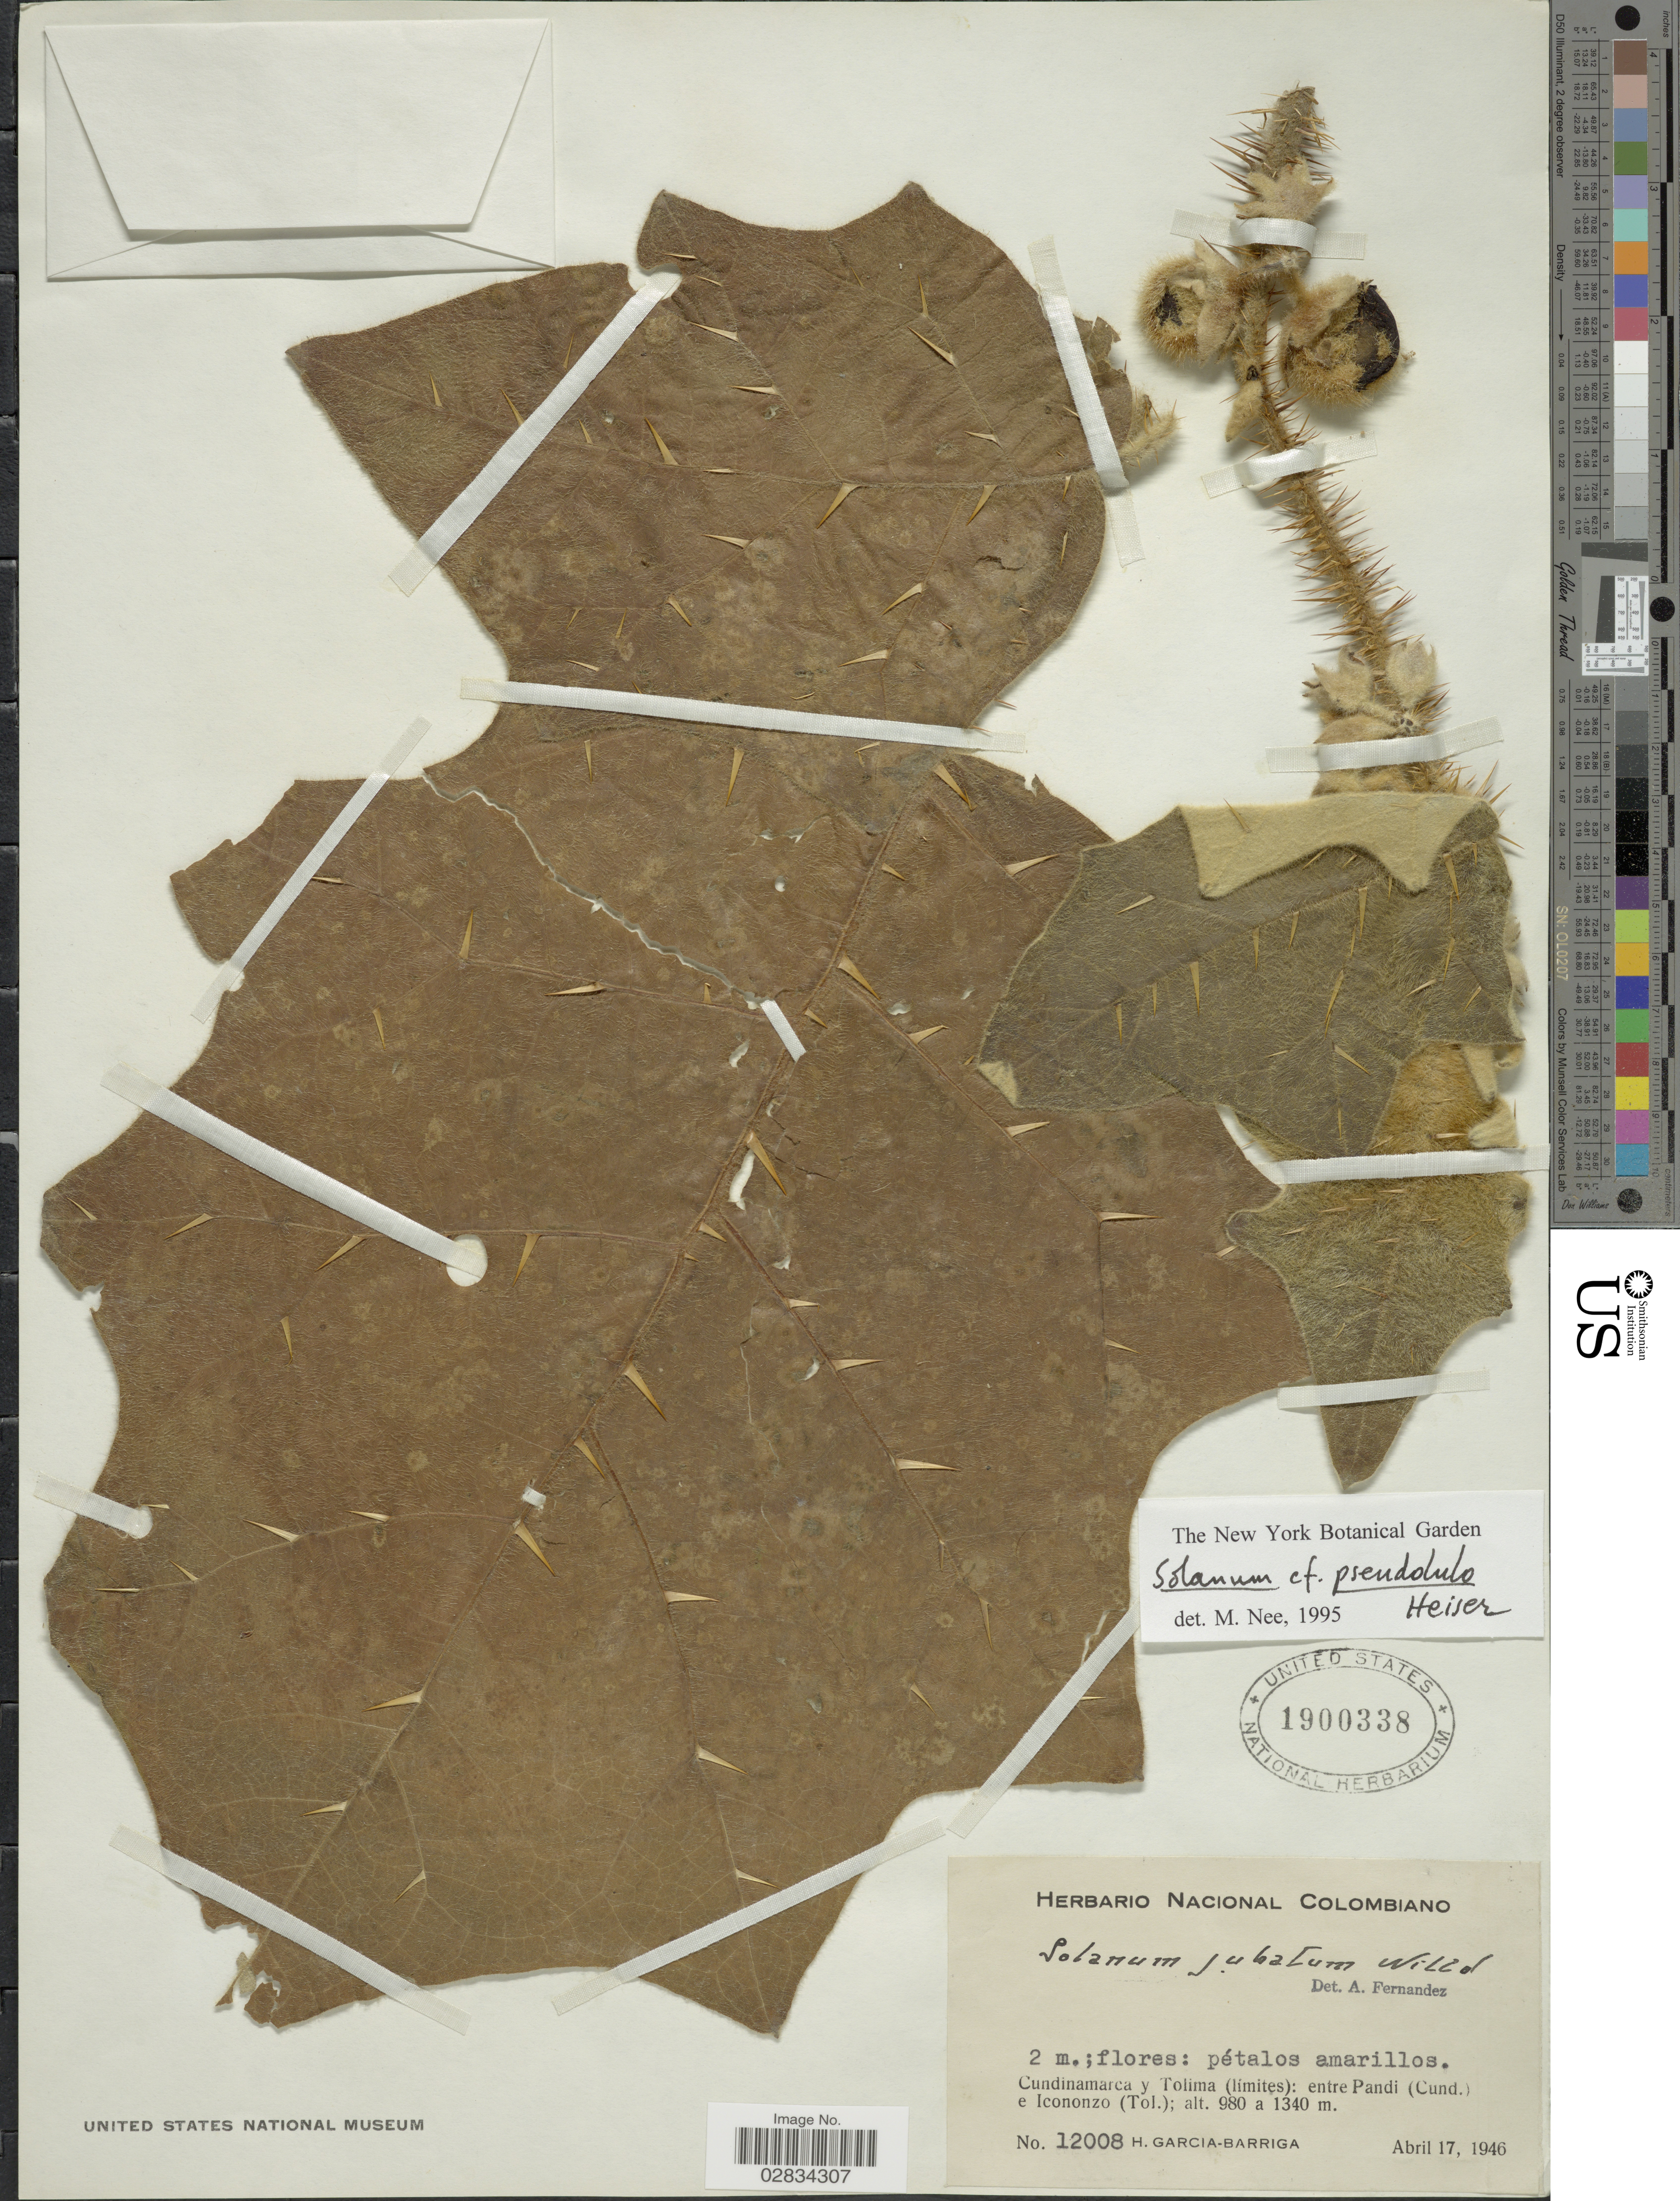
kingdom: Plantae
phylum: Tracheophyta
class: Magnoliopsida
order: Solanales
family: Solanaceae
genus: Solanum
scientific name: Solanum pseudolulo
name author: Heiser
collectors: H. García Barriga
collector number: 12008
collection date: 1946-04-17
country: Colombia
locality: Cundinamarca y Tolima (limites): entre Pandi (Cund.) e Icononzo (Tol.).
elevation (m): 980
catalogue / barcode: US 1900338